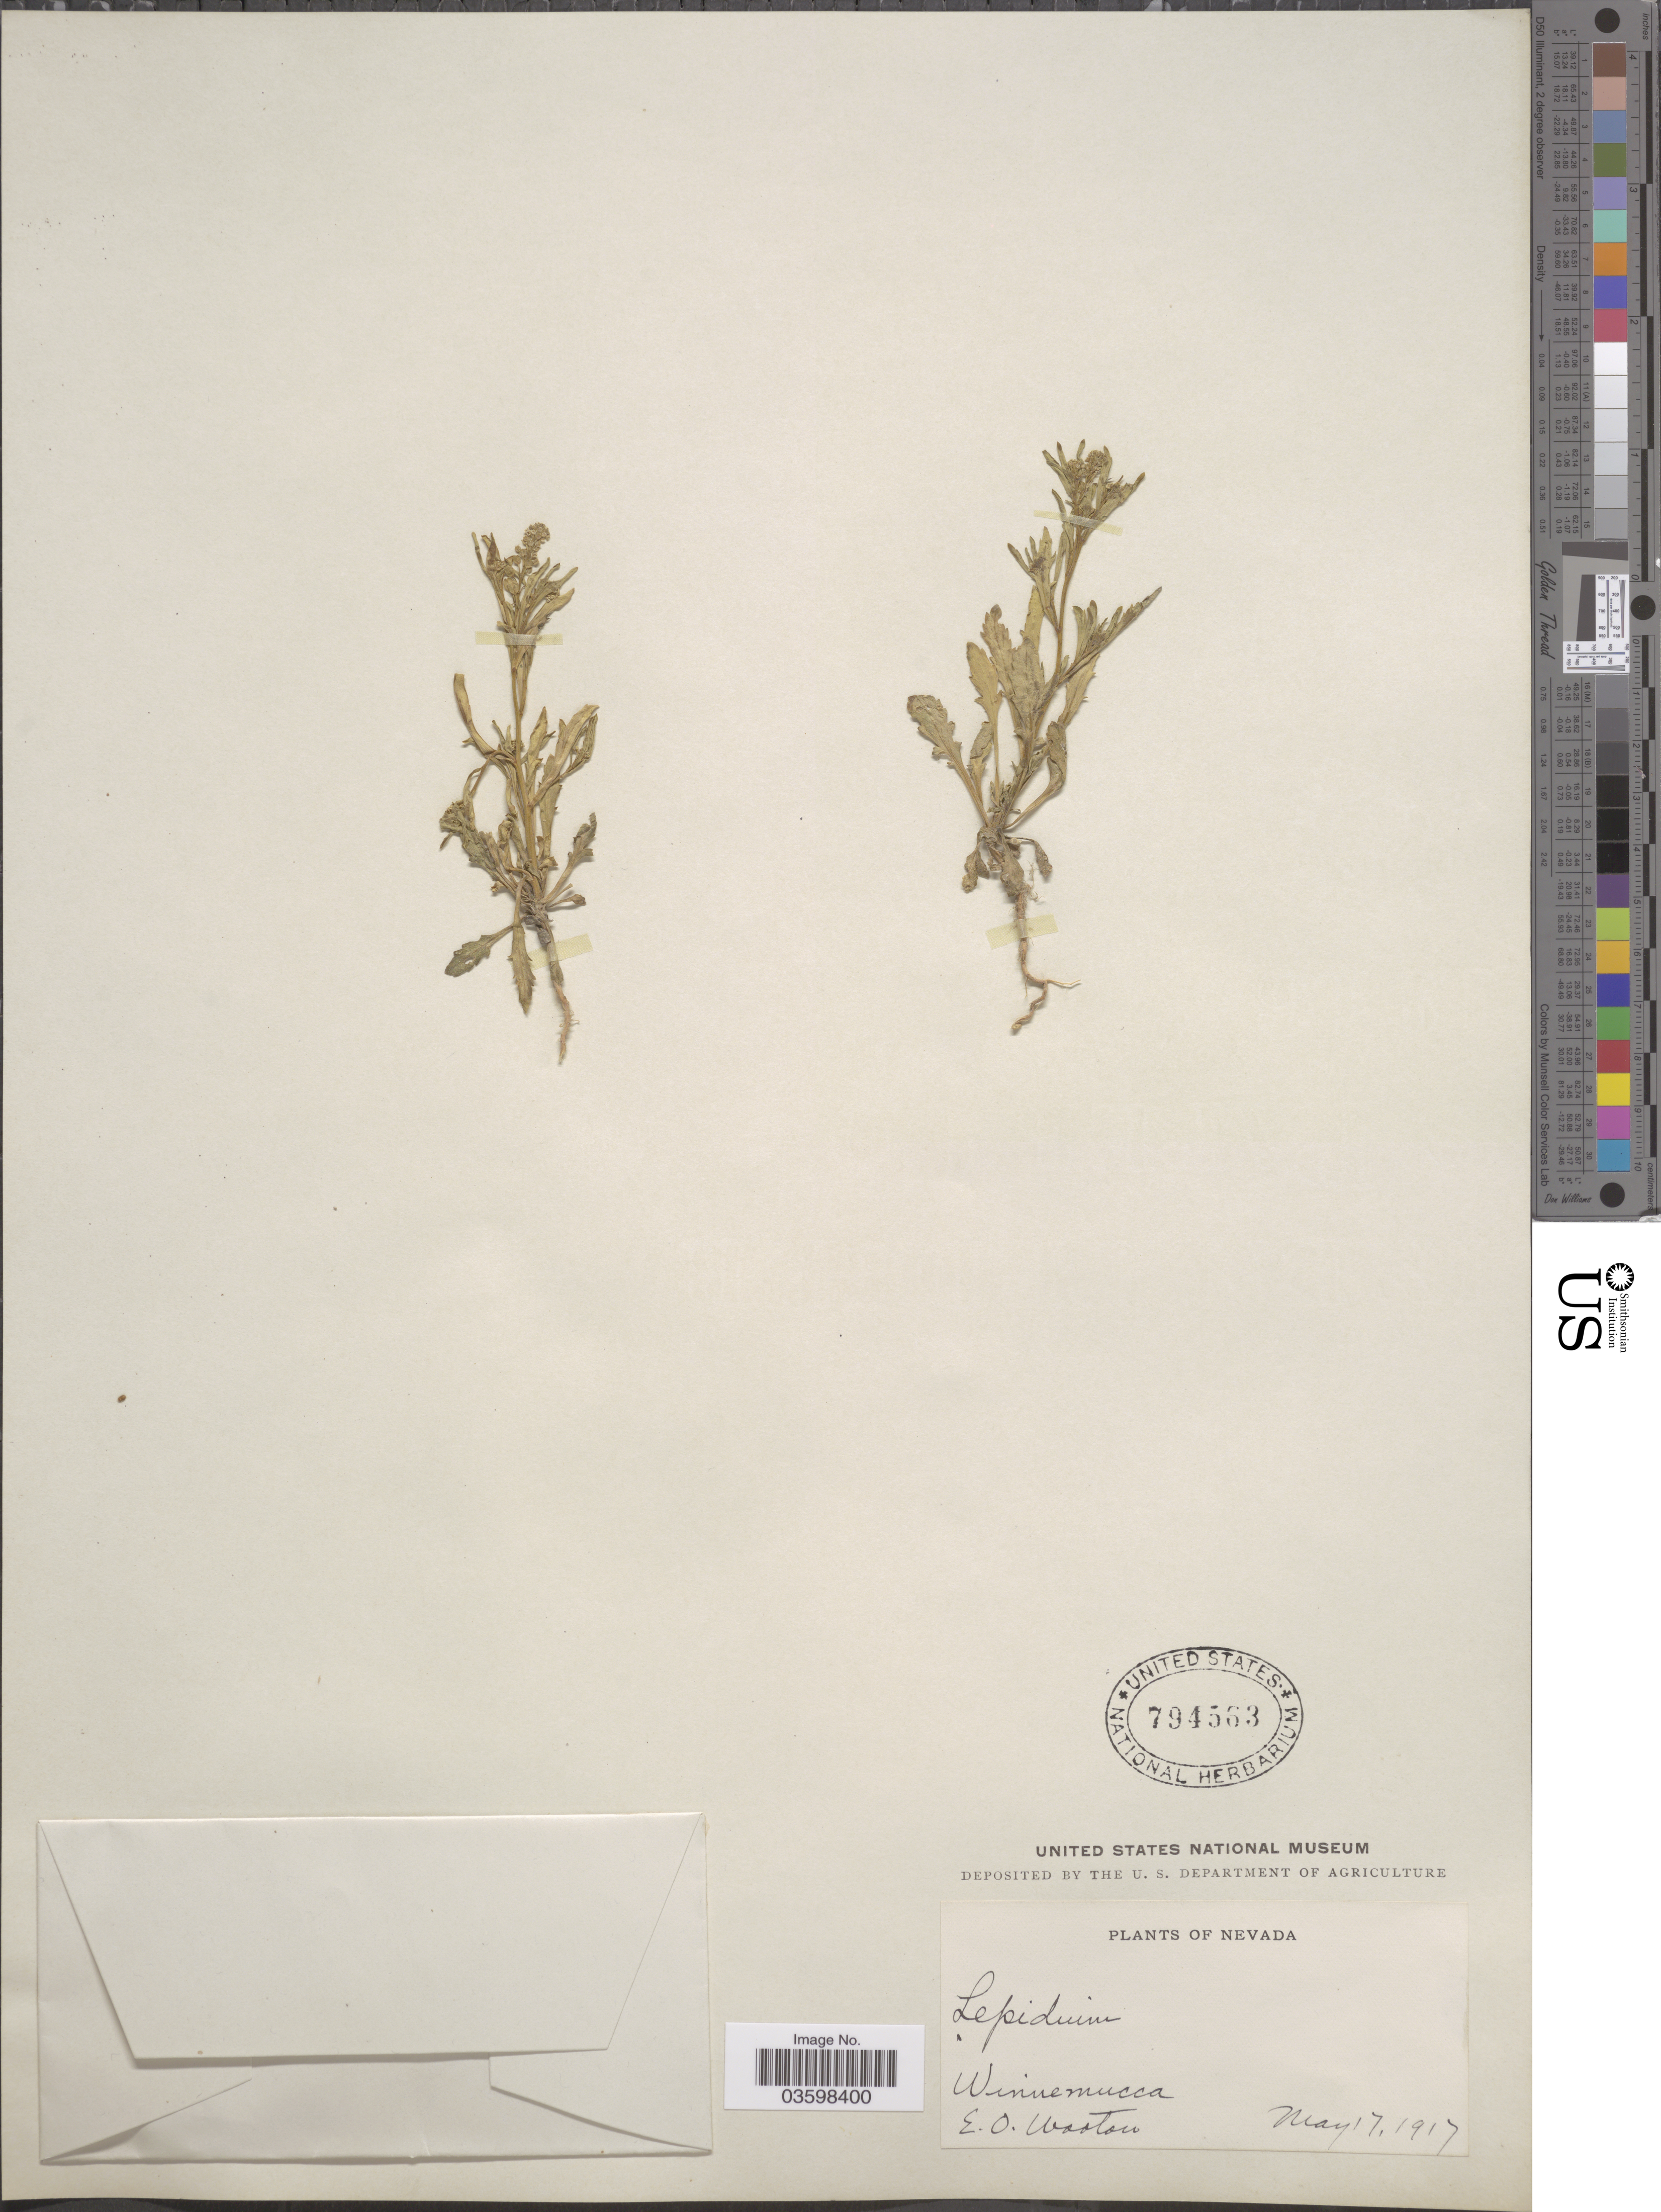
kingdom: Plantae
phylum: Tracheophyta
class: Magnoliopsida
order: Brassicales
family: Brassicaceae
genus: Lepidium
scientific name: Lepidium densiflorum var. pubecarpum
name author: (A. Nelson) Thell.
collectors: E. O. Wooton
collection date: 1917-05-17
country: United States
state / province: Nevada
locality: Winnemucca.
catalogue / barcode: US 794563